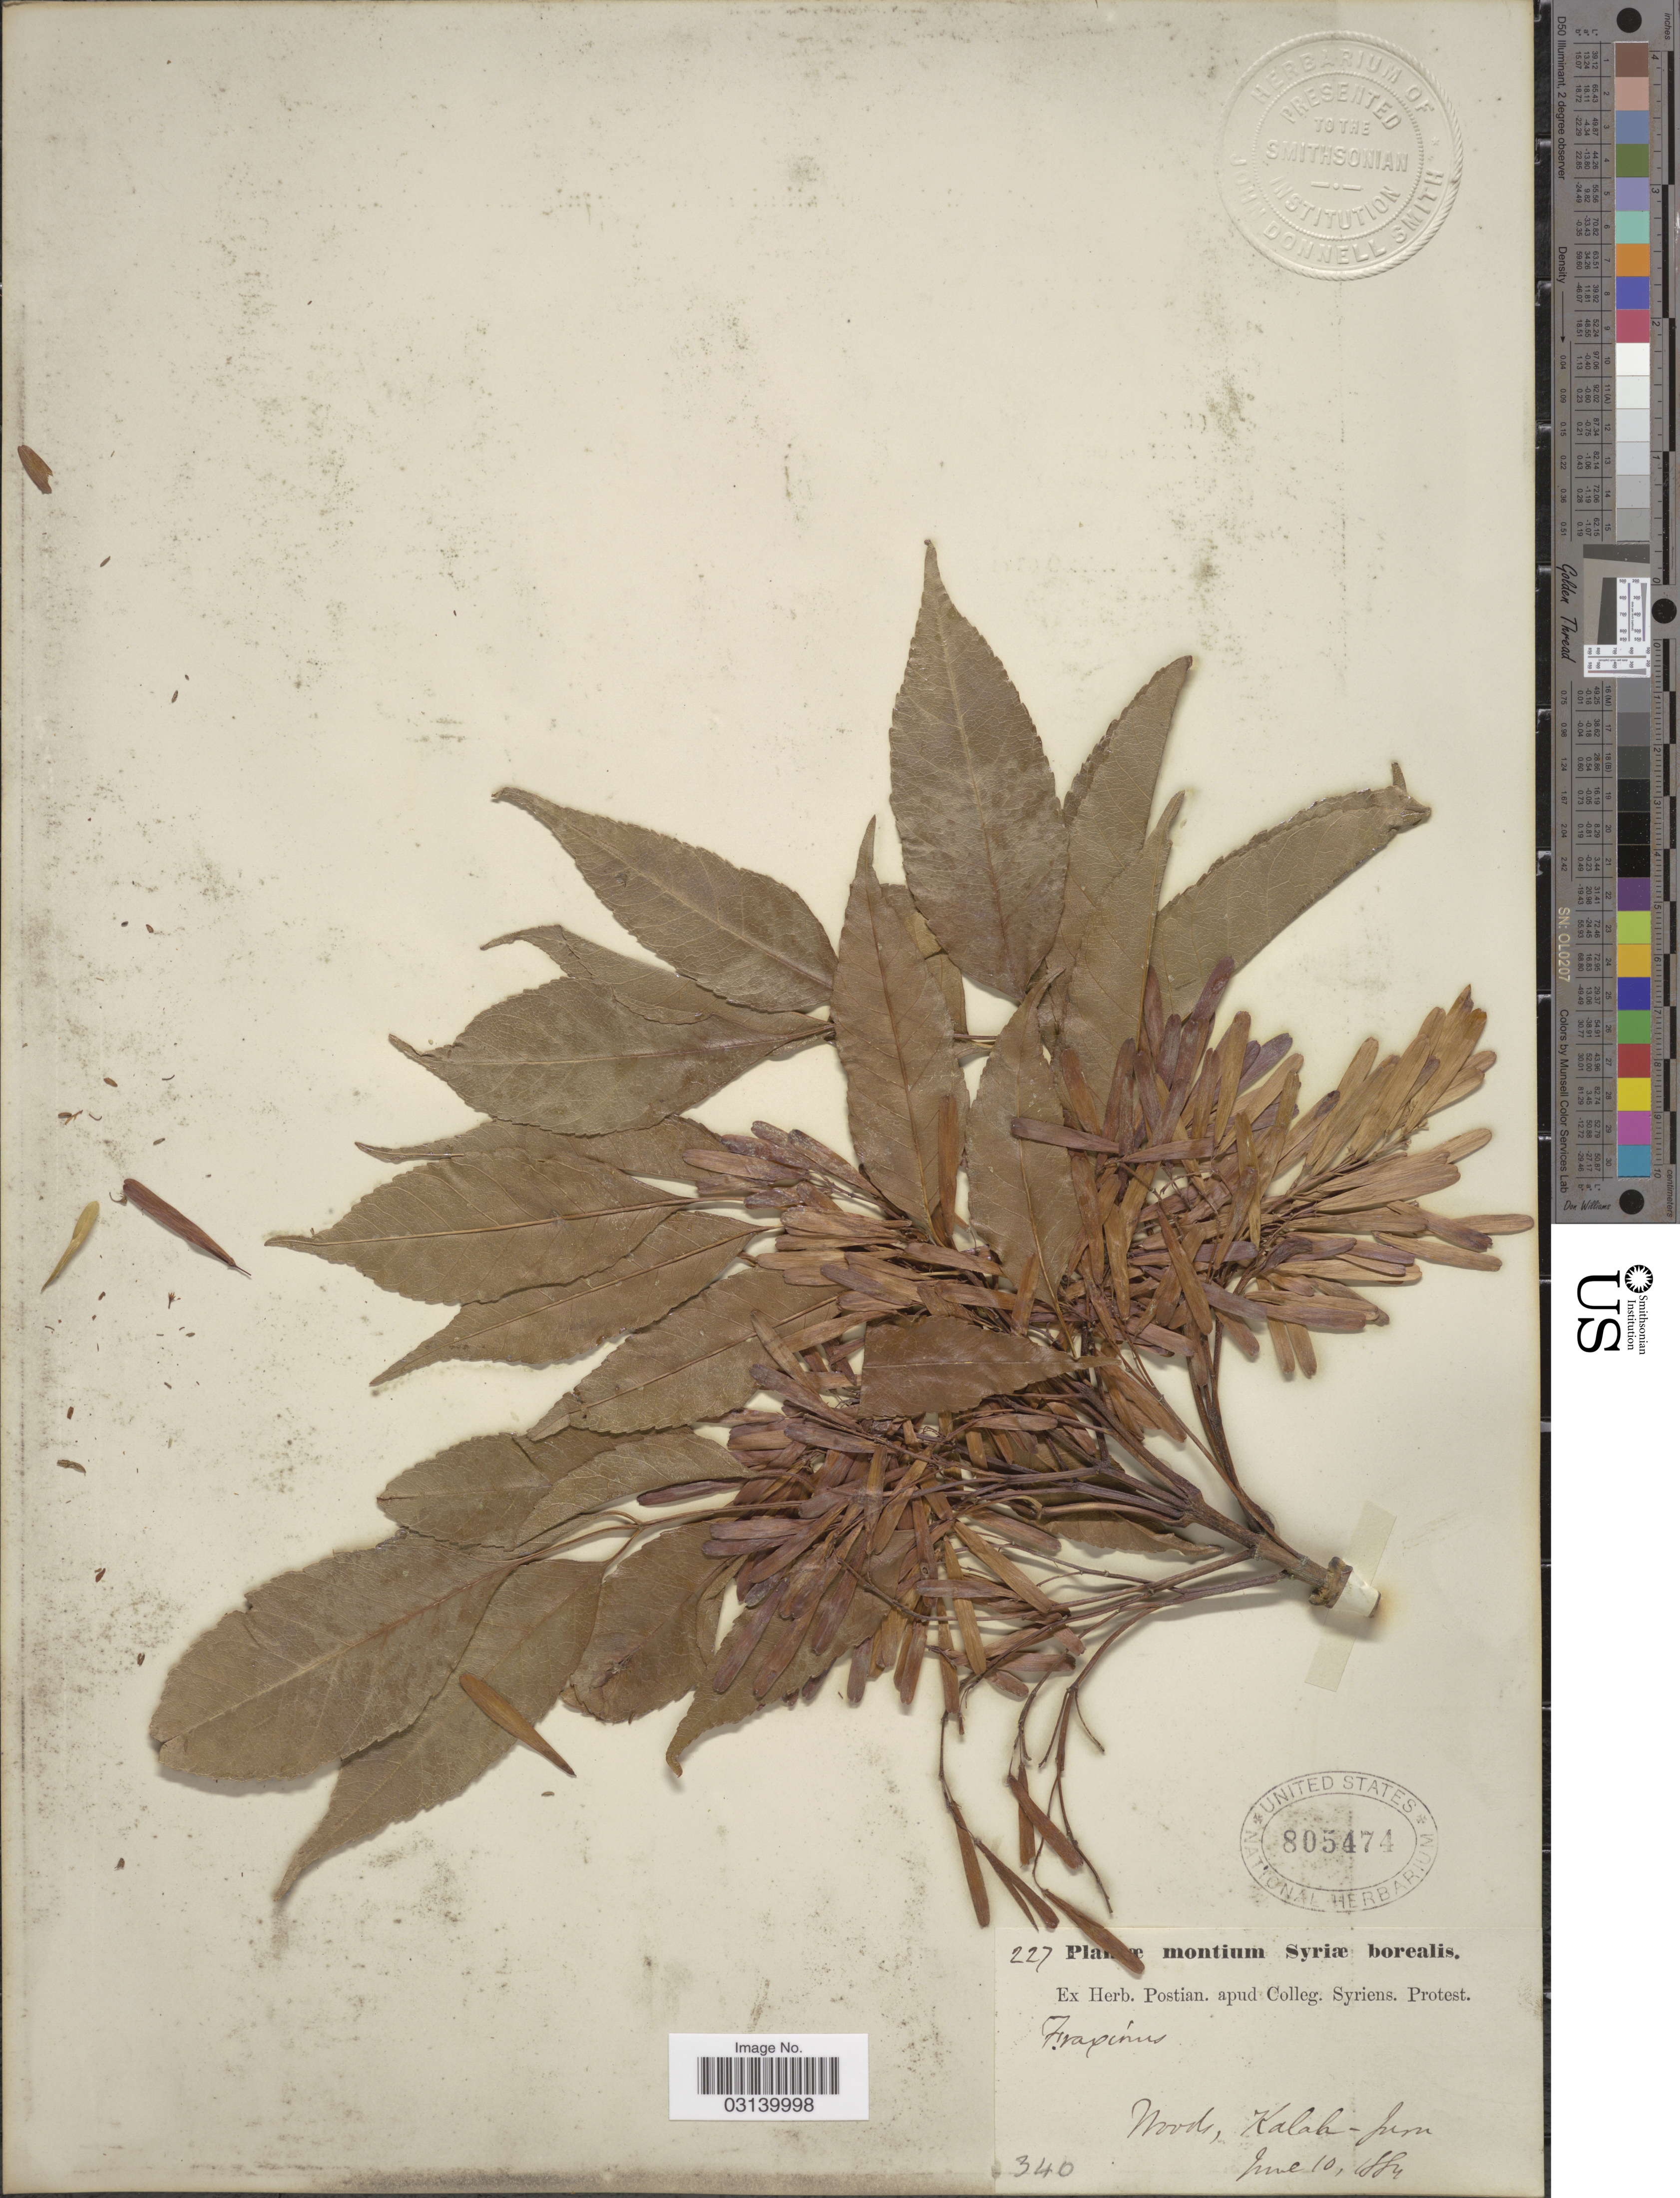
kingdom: Plantae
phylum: Tracheophyta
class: Magnoliopsida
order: Lamiales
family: Oleaceae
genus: Fraxinus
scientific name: Fraxinus sp.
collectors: ex herb. Postian. apud Colleg. Syriens. Protest. USE "Fannie P. A. Shepard" (10308853) AS PRIMARY COLLECTOR INSTEAD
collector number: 227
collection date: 1884-06-10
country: Syria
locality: Montium Syriæ borealis. Woods, Kalah-Jurn.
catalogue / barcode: US 805474